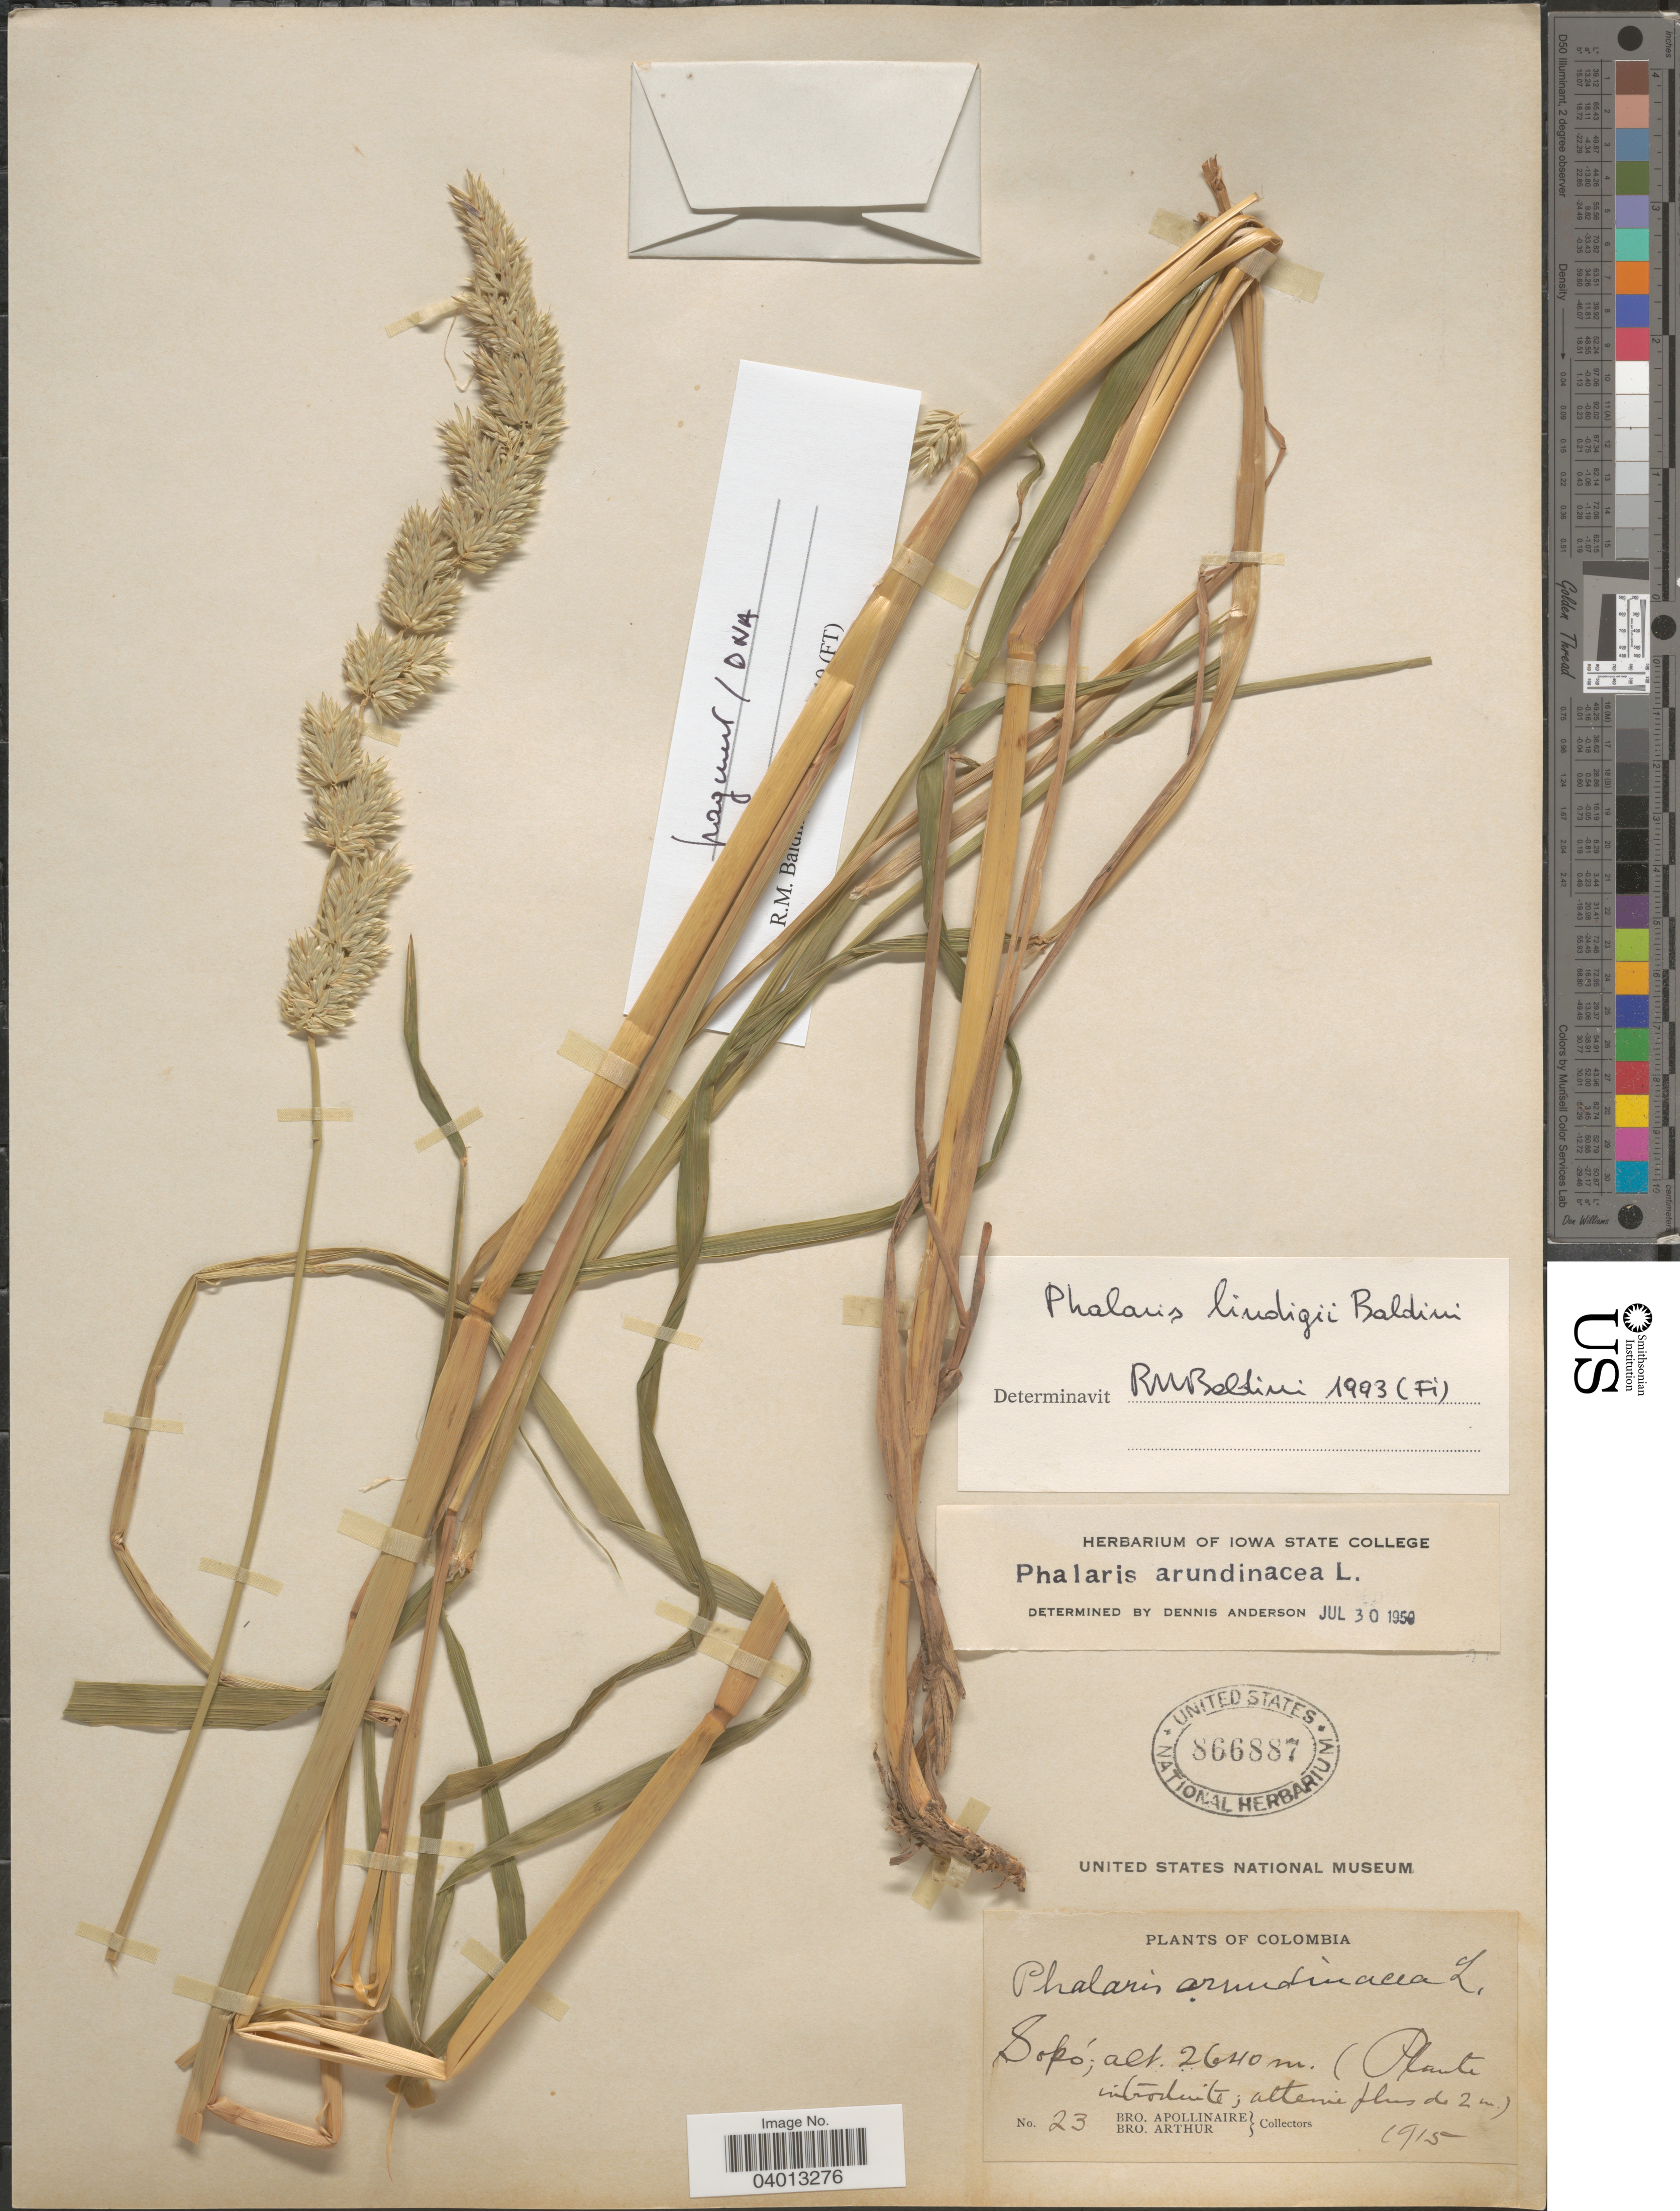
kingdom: Plantae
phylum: Tracheophyta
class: Liliopsida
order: Poales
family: Poaceae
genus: Phalaris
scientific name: Phalaris lindigii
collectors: Bro. Apollinaire & Bro. Arthur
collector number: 23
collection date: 1915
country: Colombia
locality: Sopó.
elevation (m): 2640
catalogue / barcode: US 866887